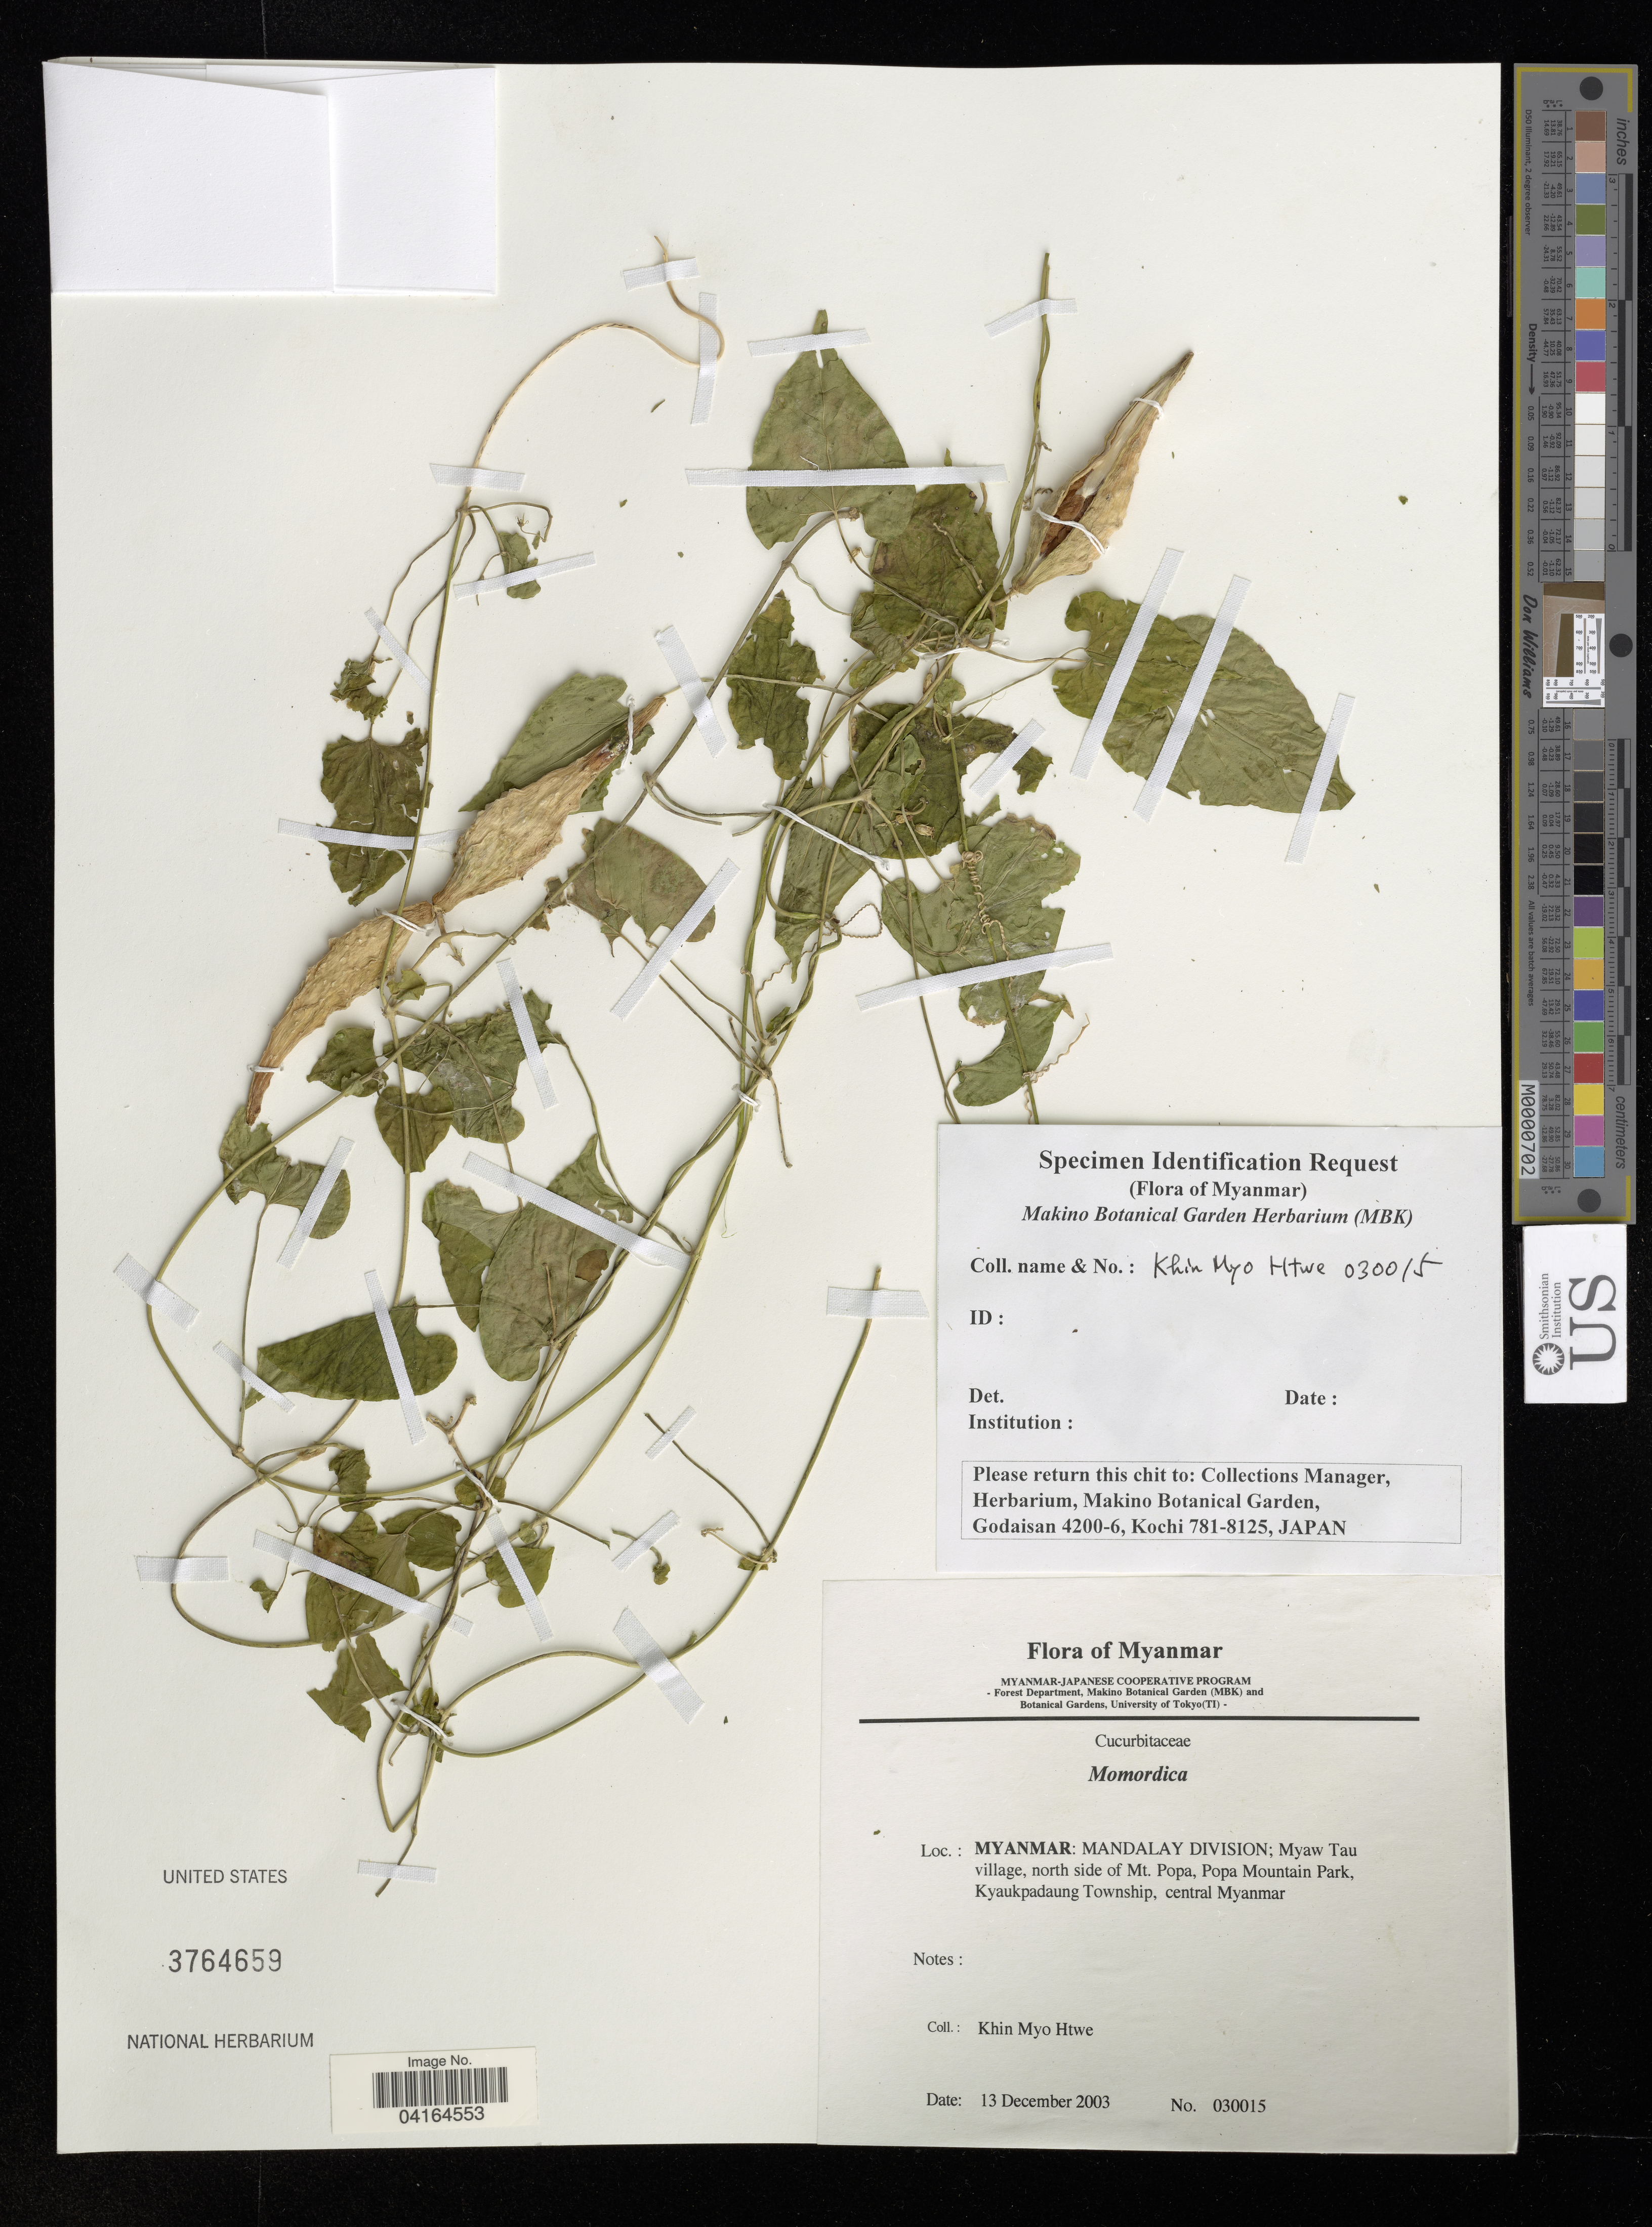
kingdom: Plantae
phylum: Tracheophyta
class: Magnoliopsida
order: Cucurbitales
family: Cucurbitaceae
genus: Momordica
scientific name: Momordica sp.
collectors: K. Htwe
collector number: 030015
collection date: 2003-12-13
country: Myanmar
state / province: Mandalay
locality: Mandalay Division; Myaw Tau village, north side of Mt. Popa, Popa Mountain Park, Kyaukpadaung Township, central Myanmar.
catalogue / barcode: US 3764659